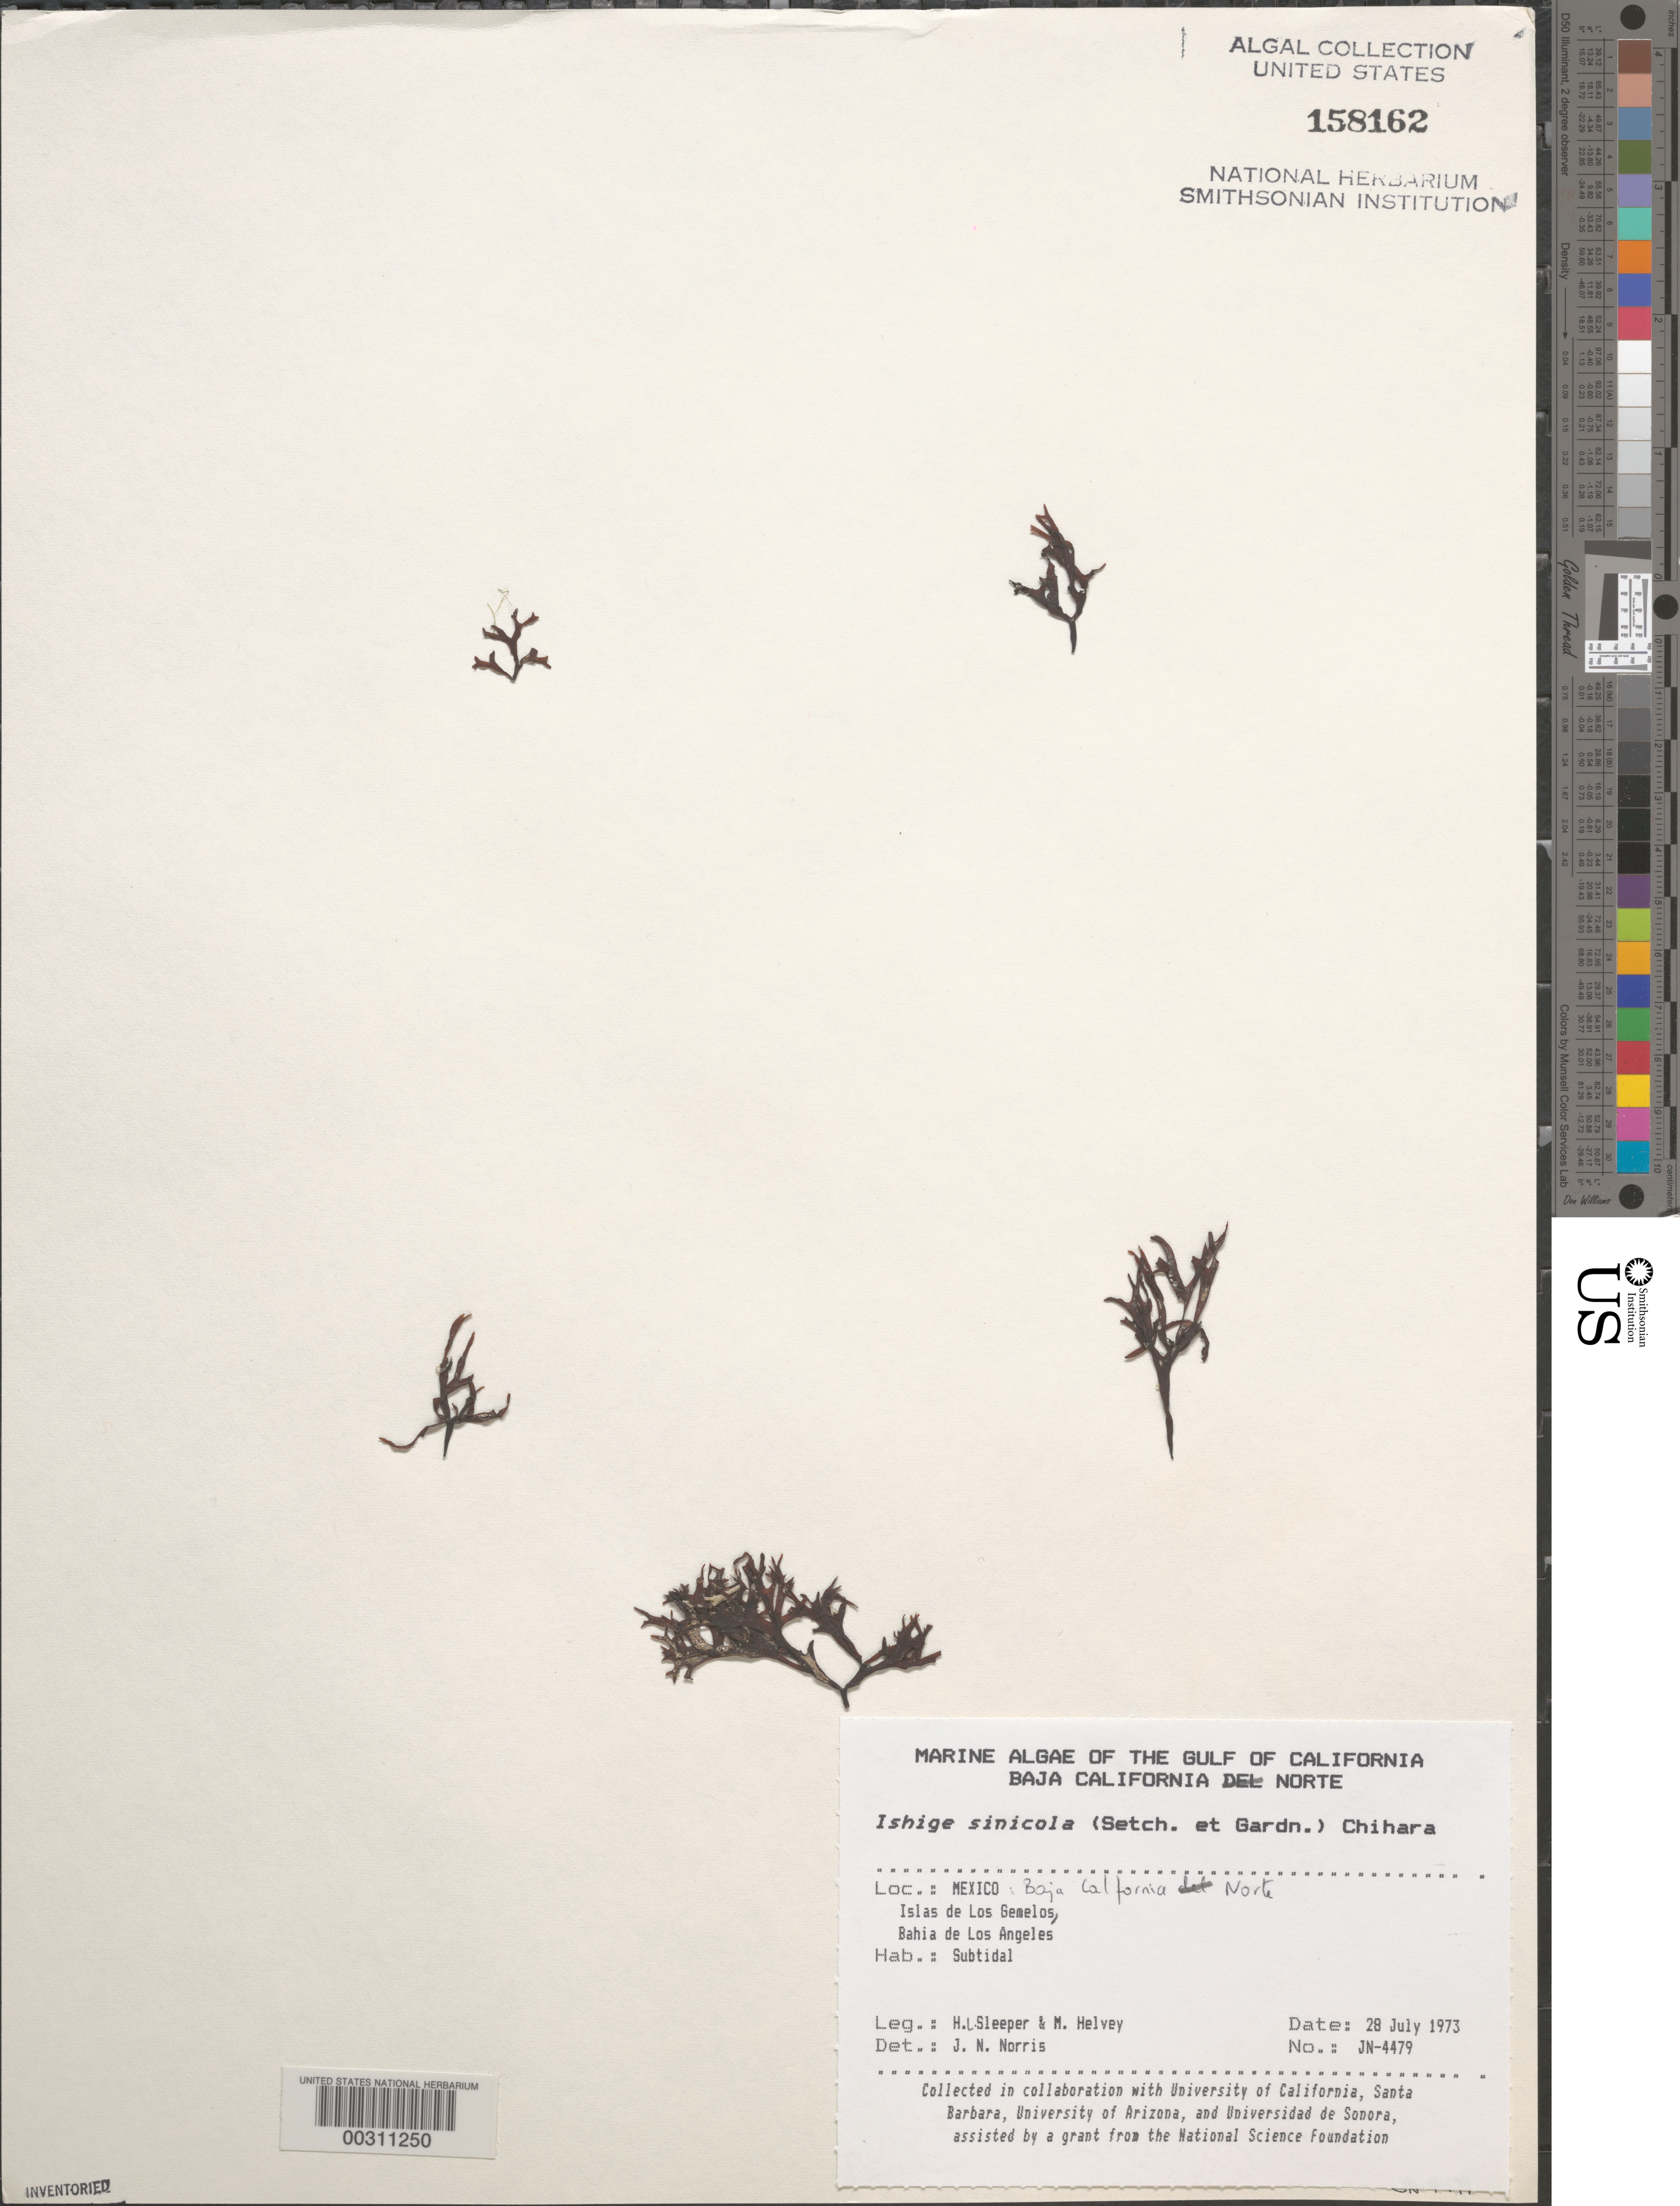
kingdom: Chromista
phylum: Ochrophyta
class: Phaeophyceae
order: Ishigeales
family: Ishigeaceae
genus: Ishige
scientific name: Ishige sinicola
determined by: Norris, James N.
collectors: H. Sleeper & M. Helvey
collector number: JN-4479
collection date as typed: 28 Jul 1973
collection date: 1973-07-28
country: Mexico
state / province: Baja California Norte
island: Isla de Los Gemelitos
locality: Bahia de los Angeles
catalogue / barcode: US 158162